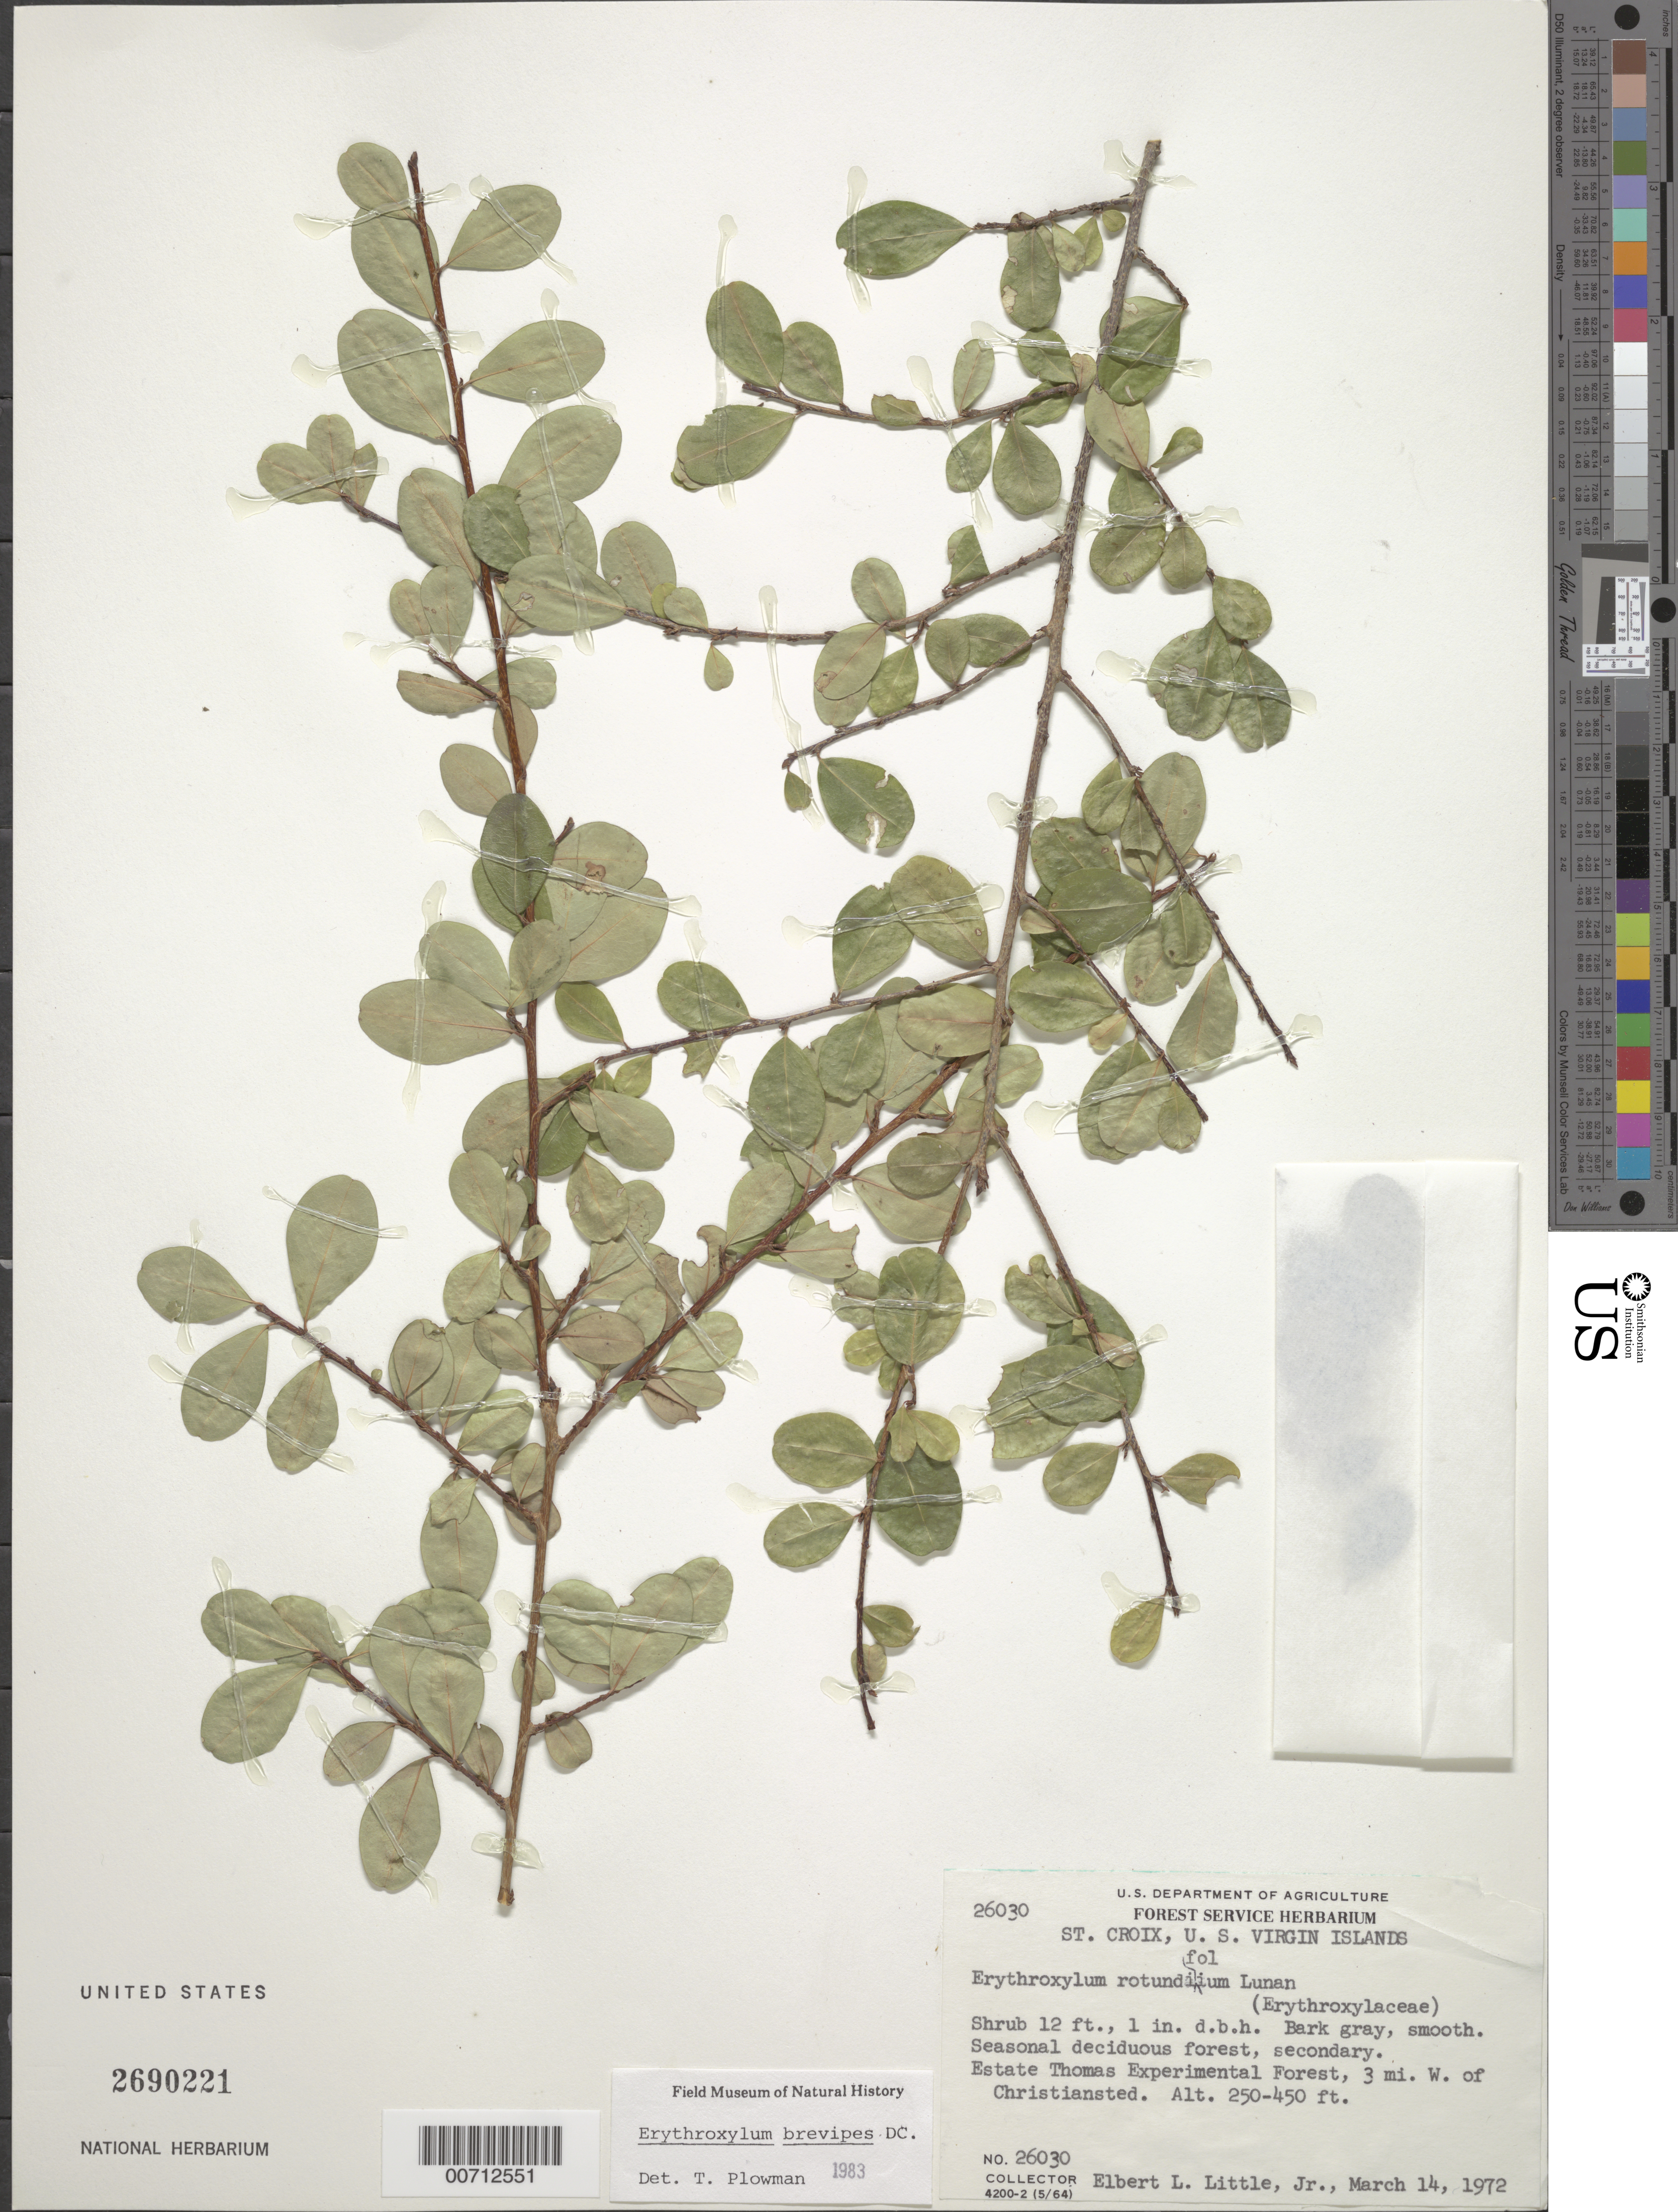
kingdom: Plantae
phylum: Tracheophyta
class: Magnoliopsida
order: Malpighiales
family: Erythroxylaceae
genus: Erythroxylum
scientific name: Erythroxylum brevipes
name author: DC.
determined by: Plowman, Timothy C.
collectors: E. L. Little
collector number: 26030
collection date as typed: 14 Mar 1972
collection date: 1972-03-14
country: U.S. Virgin Islands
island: St. Croix Island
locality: Estate Thomas Exp. Forest, 3 mi W of Christiansted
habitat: Seasonal deciduous forest, secondary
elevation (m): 76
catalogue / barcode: US 2690221